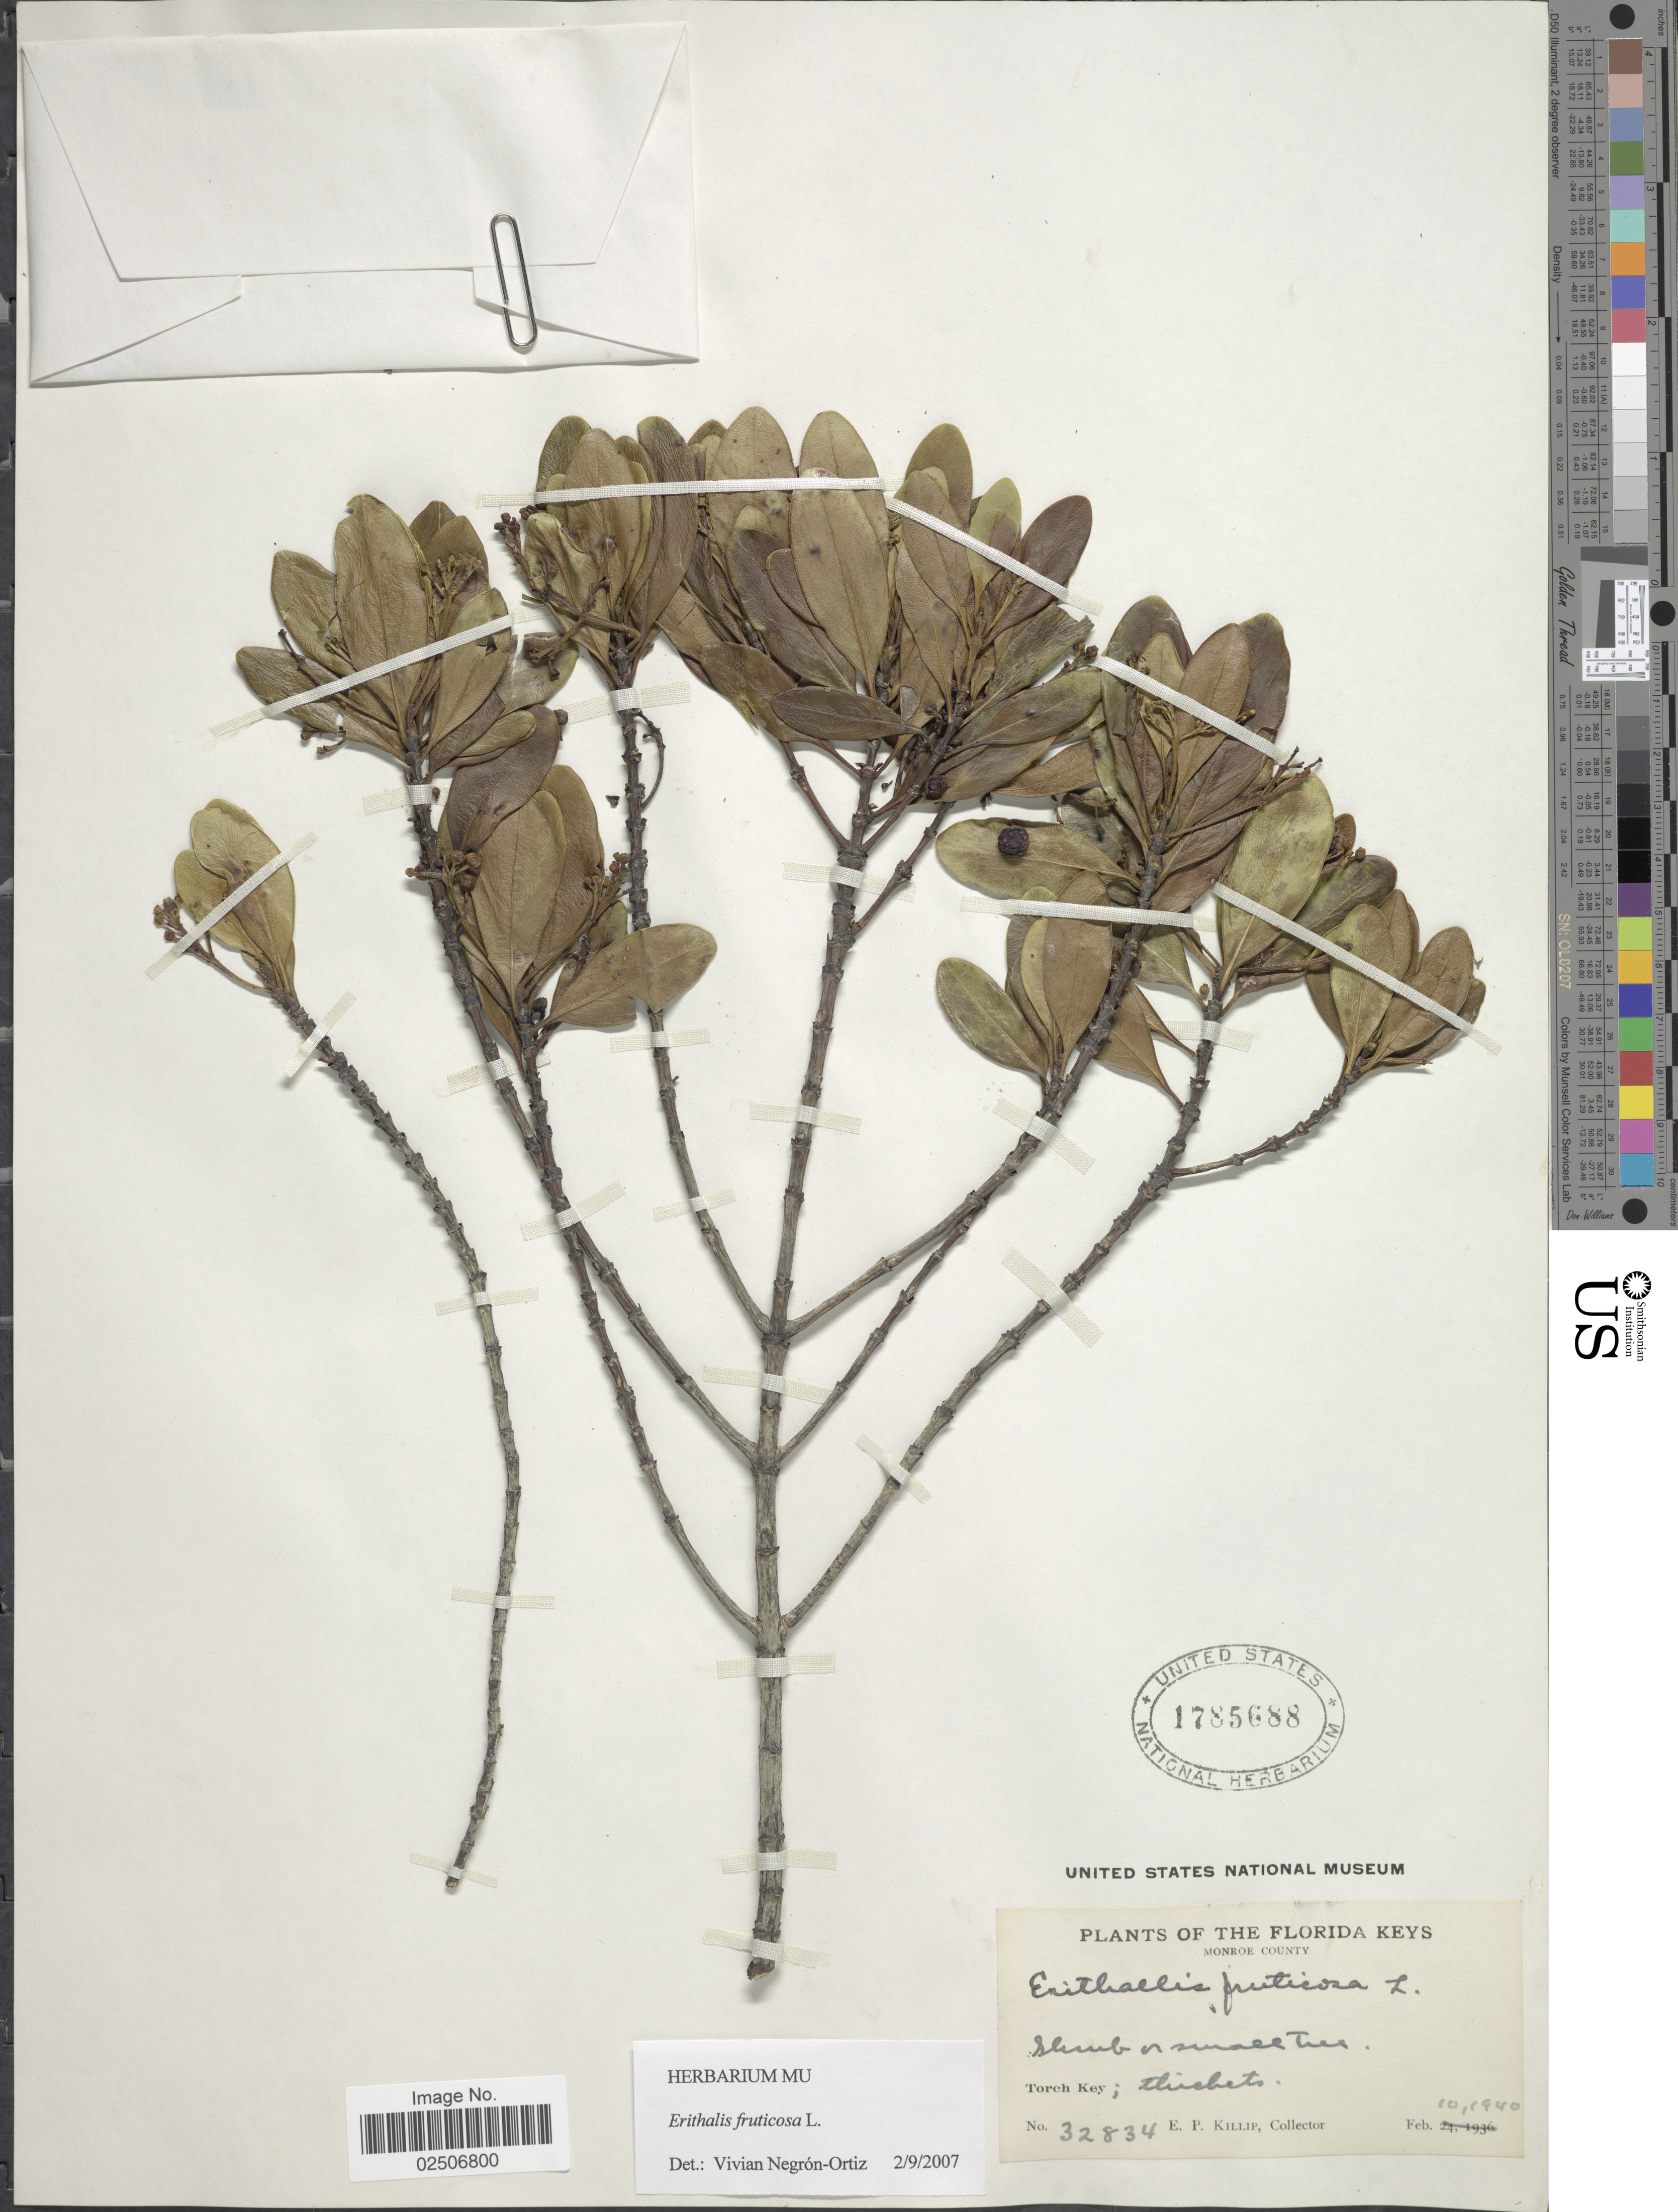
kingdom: Plantae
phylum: Tracheophyta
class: Magnoliopsida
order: Gentianales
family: Rubiaceae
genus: Erithalis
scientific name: Erithalis fruticosa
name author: L.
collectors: E. P. Killip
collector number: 32834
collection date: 1940-02-10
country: United States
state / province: Florida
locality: Florida Keys, Monroe County, Torch Key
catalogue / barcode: US 1785688